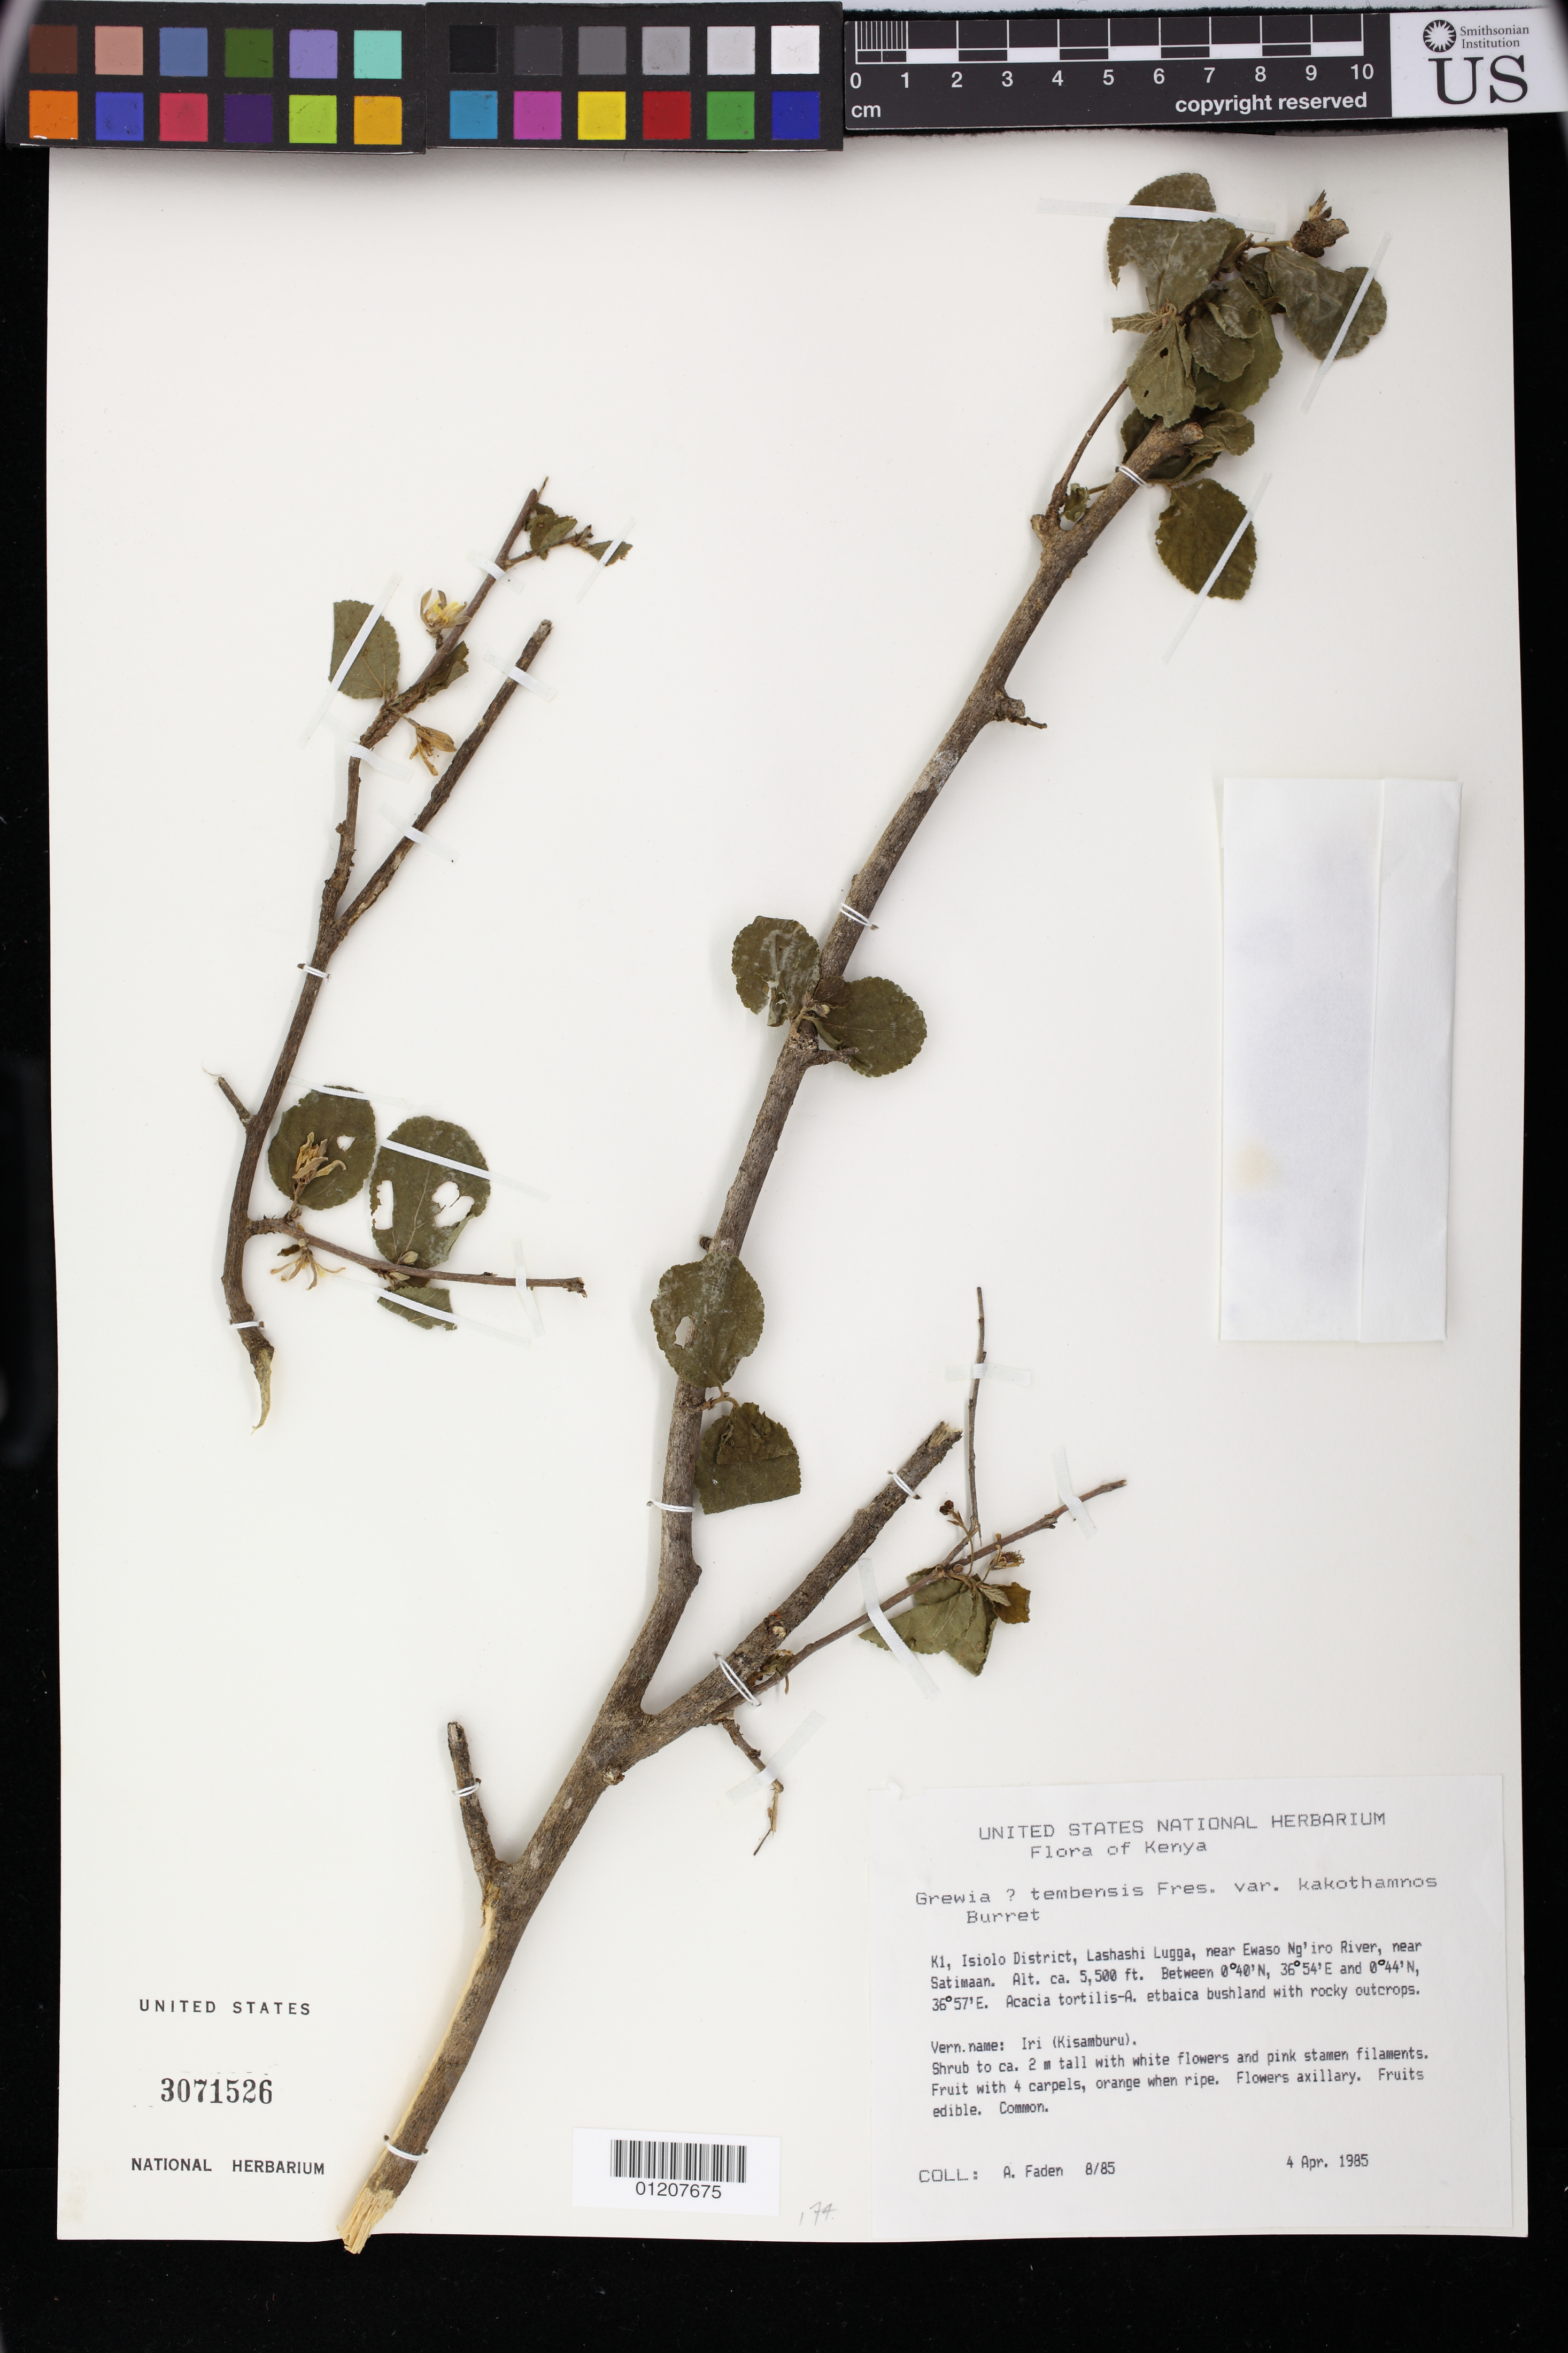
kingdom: Plantae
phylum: Tracheophyta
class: Magnoliopsida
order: Malvales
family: Malvaceae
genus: Grewia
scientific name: Grewia tembensis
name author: Fresen.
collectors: A. J. Faden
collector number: Aug-85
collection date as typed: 04 Apr 1985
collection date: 1985-04-04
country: Kenya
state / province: Isiolo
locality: K1, Isiolo District, Lashashi Lugga, near Ewaso Ng'iro River, near Satimaan.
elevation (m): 1676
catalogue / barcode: US 3071526